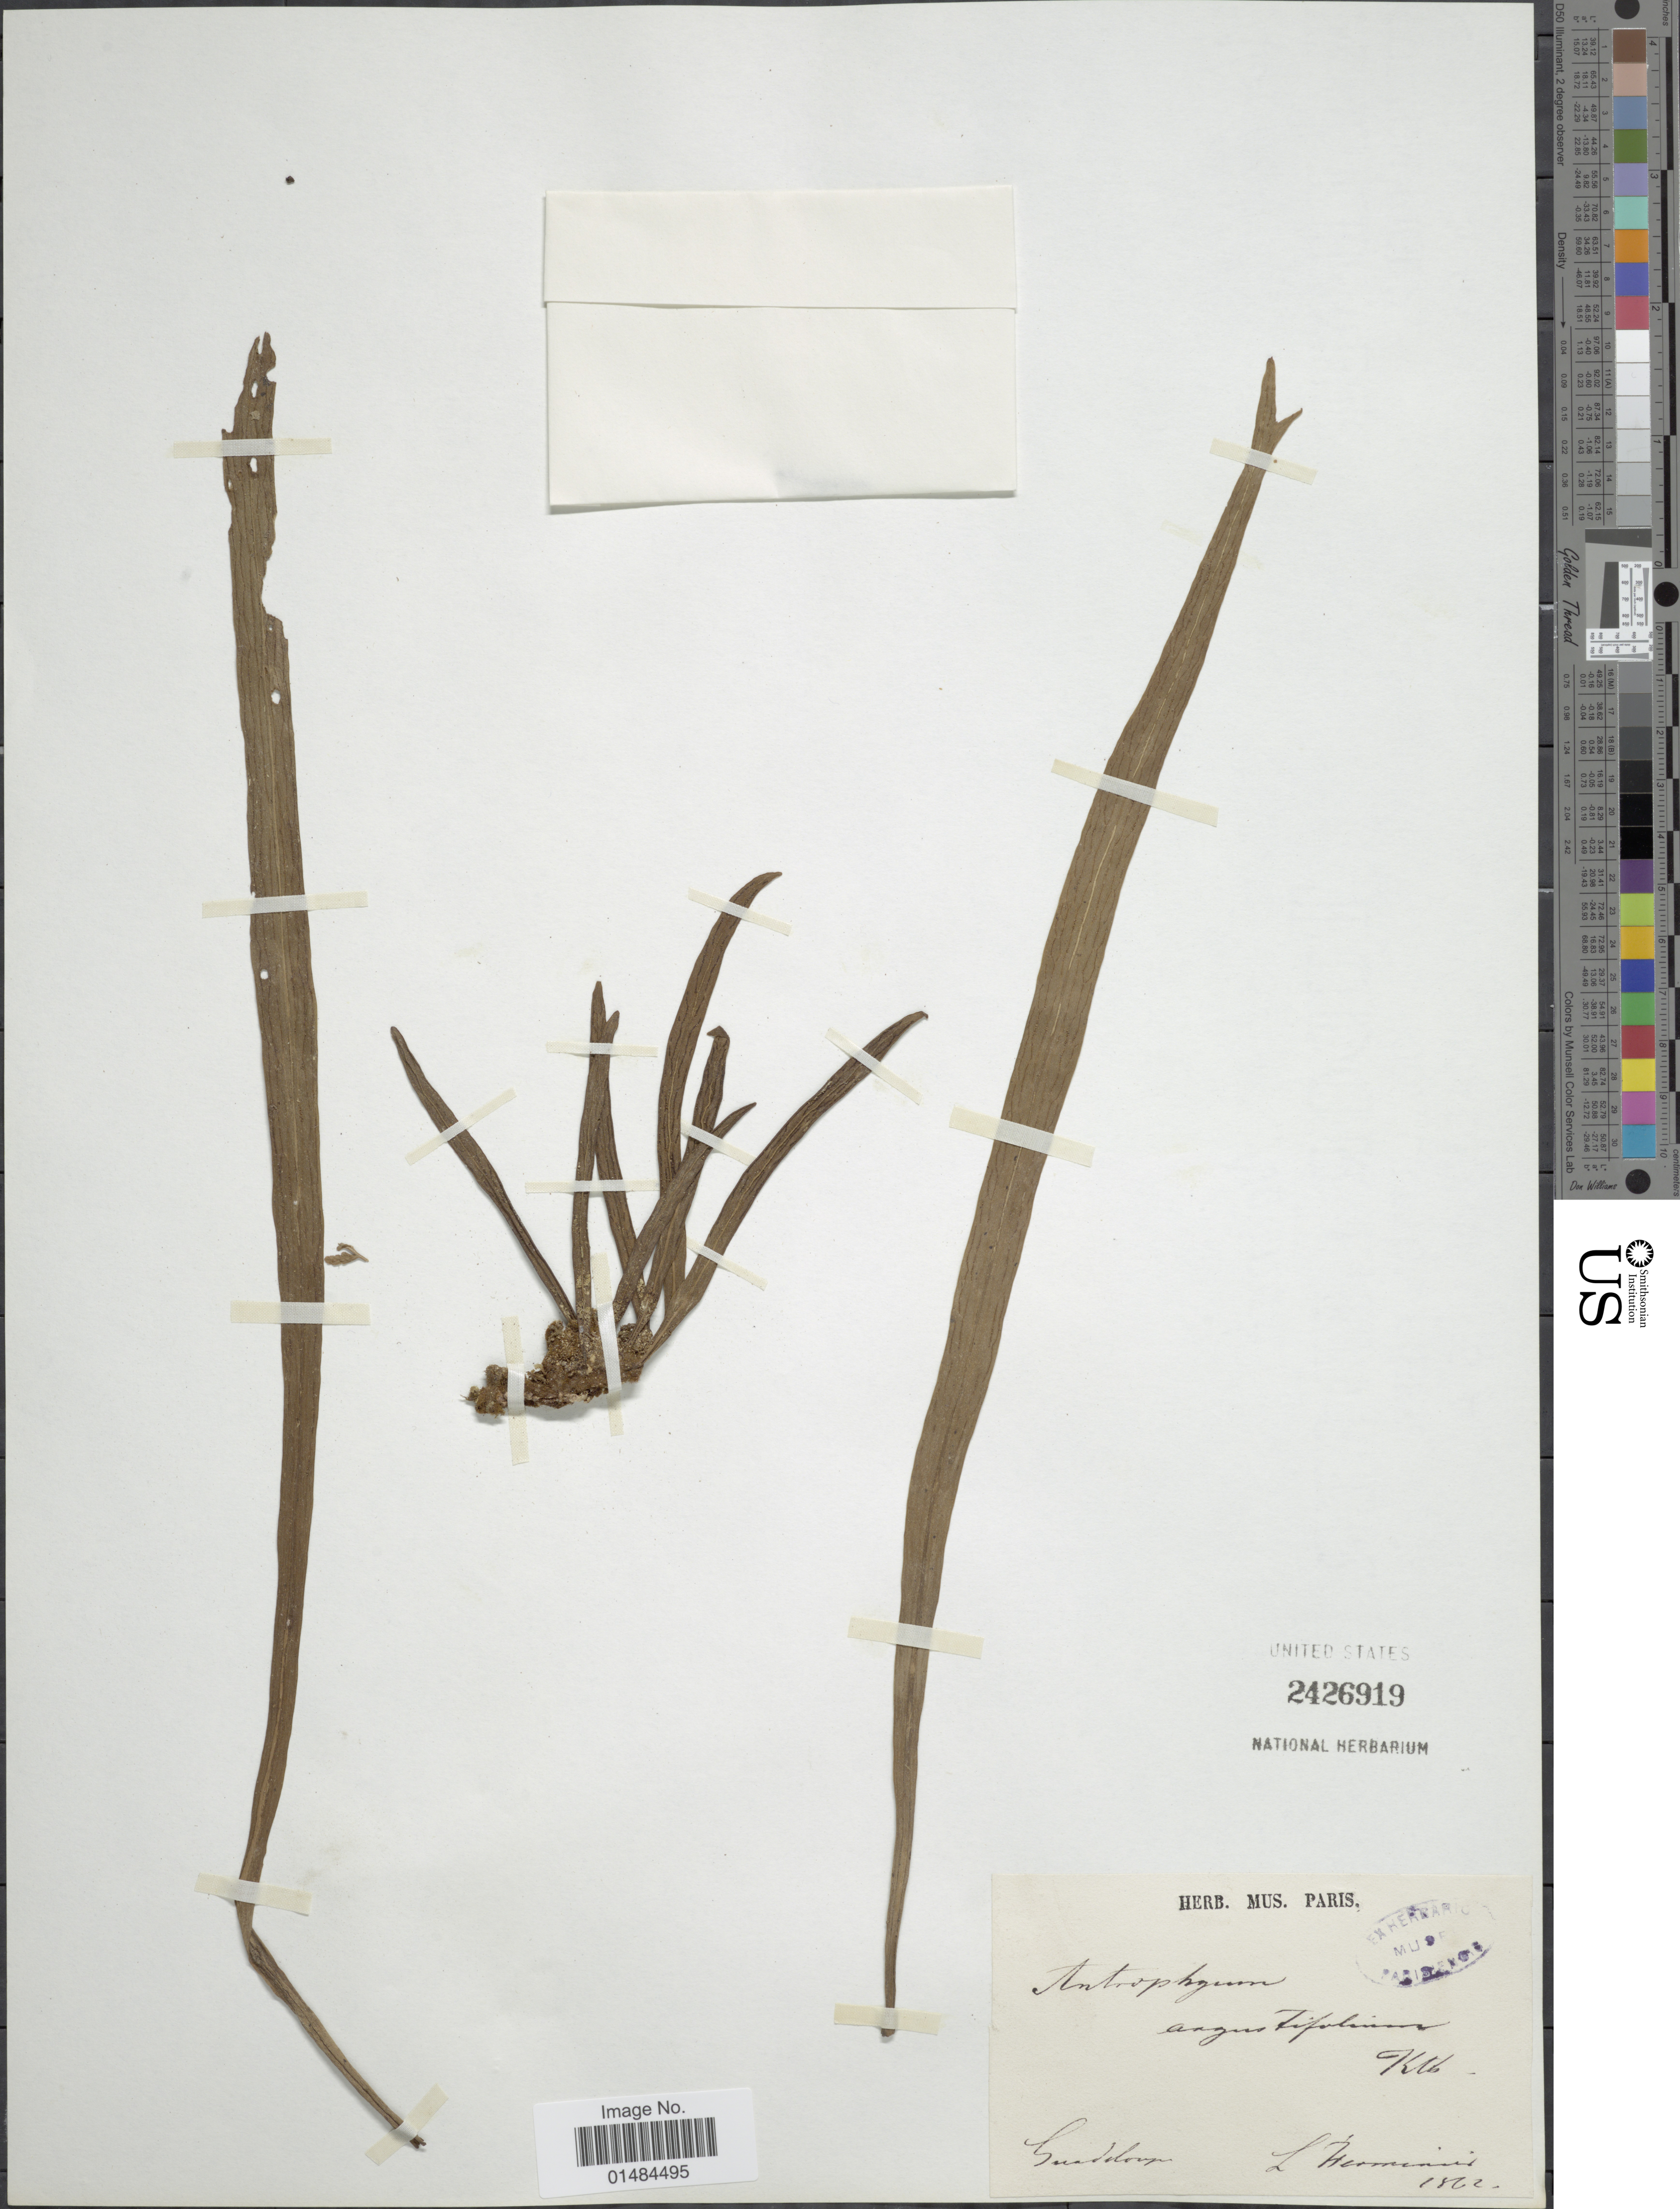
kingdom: Plantae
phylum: Tracheophyta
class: Polypodiopsida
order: Polypodiales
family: Pteridaceae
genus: Polytaenium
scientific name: Polytaenium lanceolatum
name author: (L.) Desv.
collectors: -. L'Herminier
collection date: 1862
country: Guadeloupe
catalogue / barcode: US 2426919